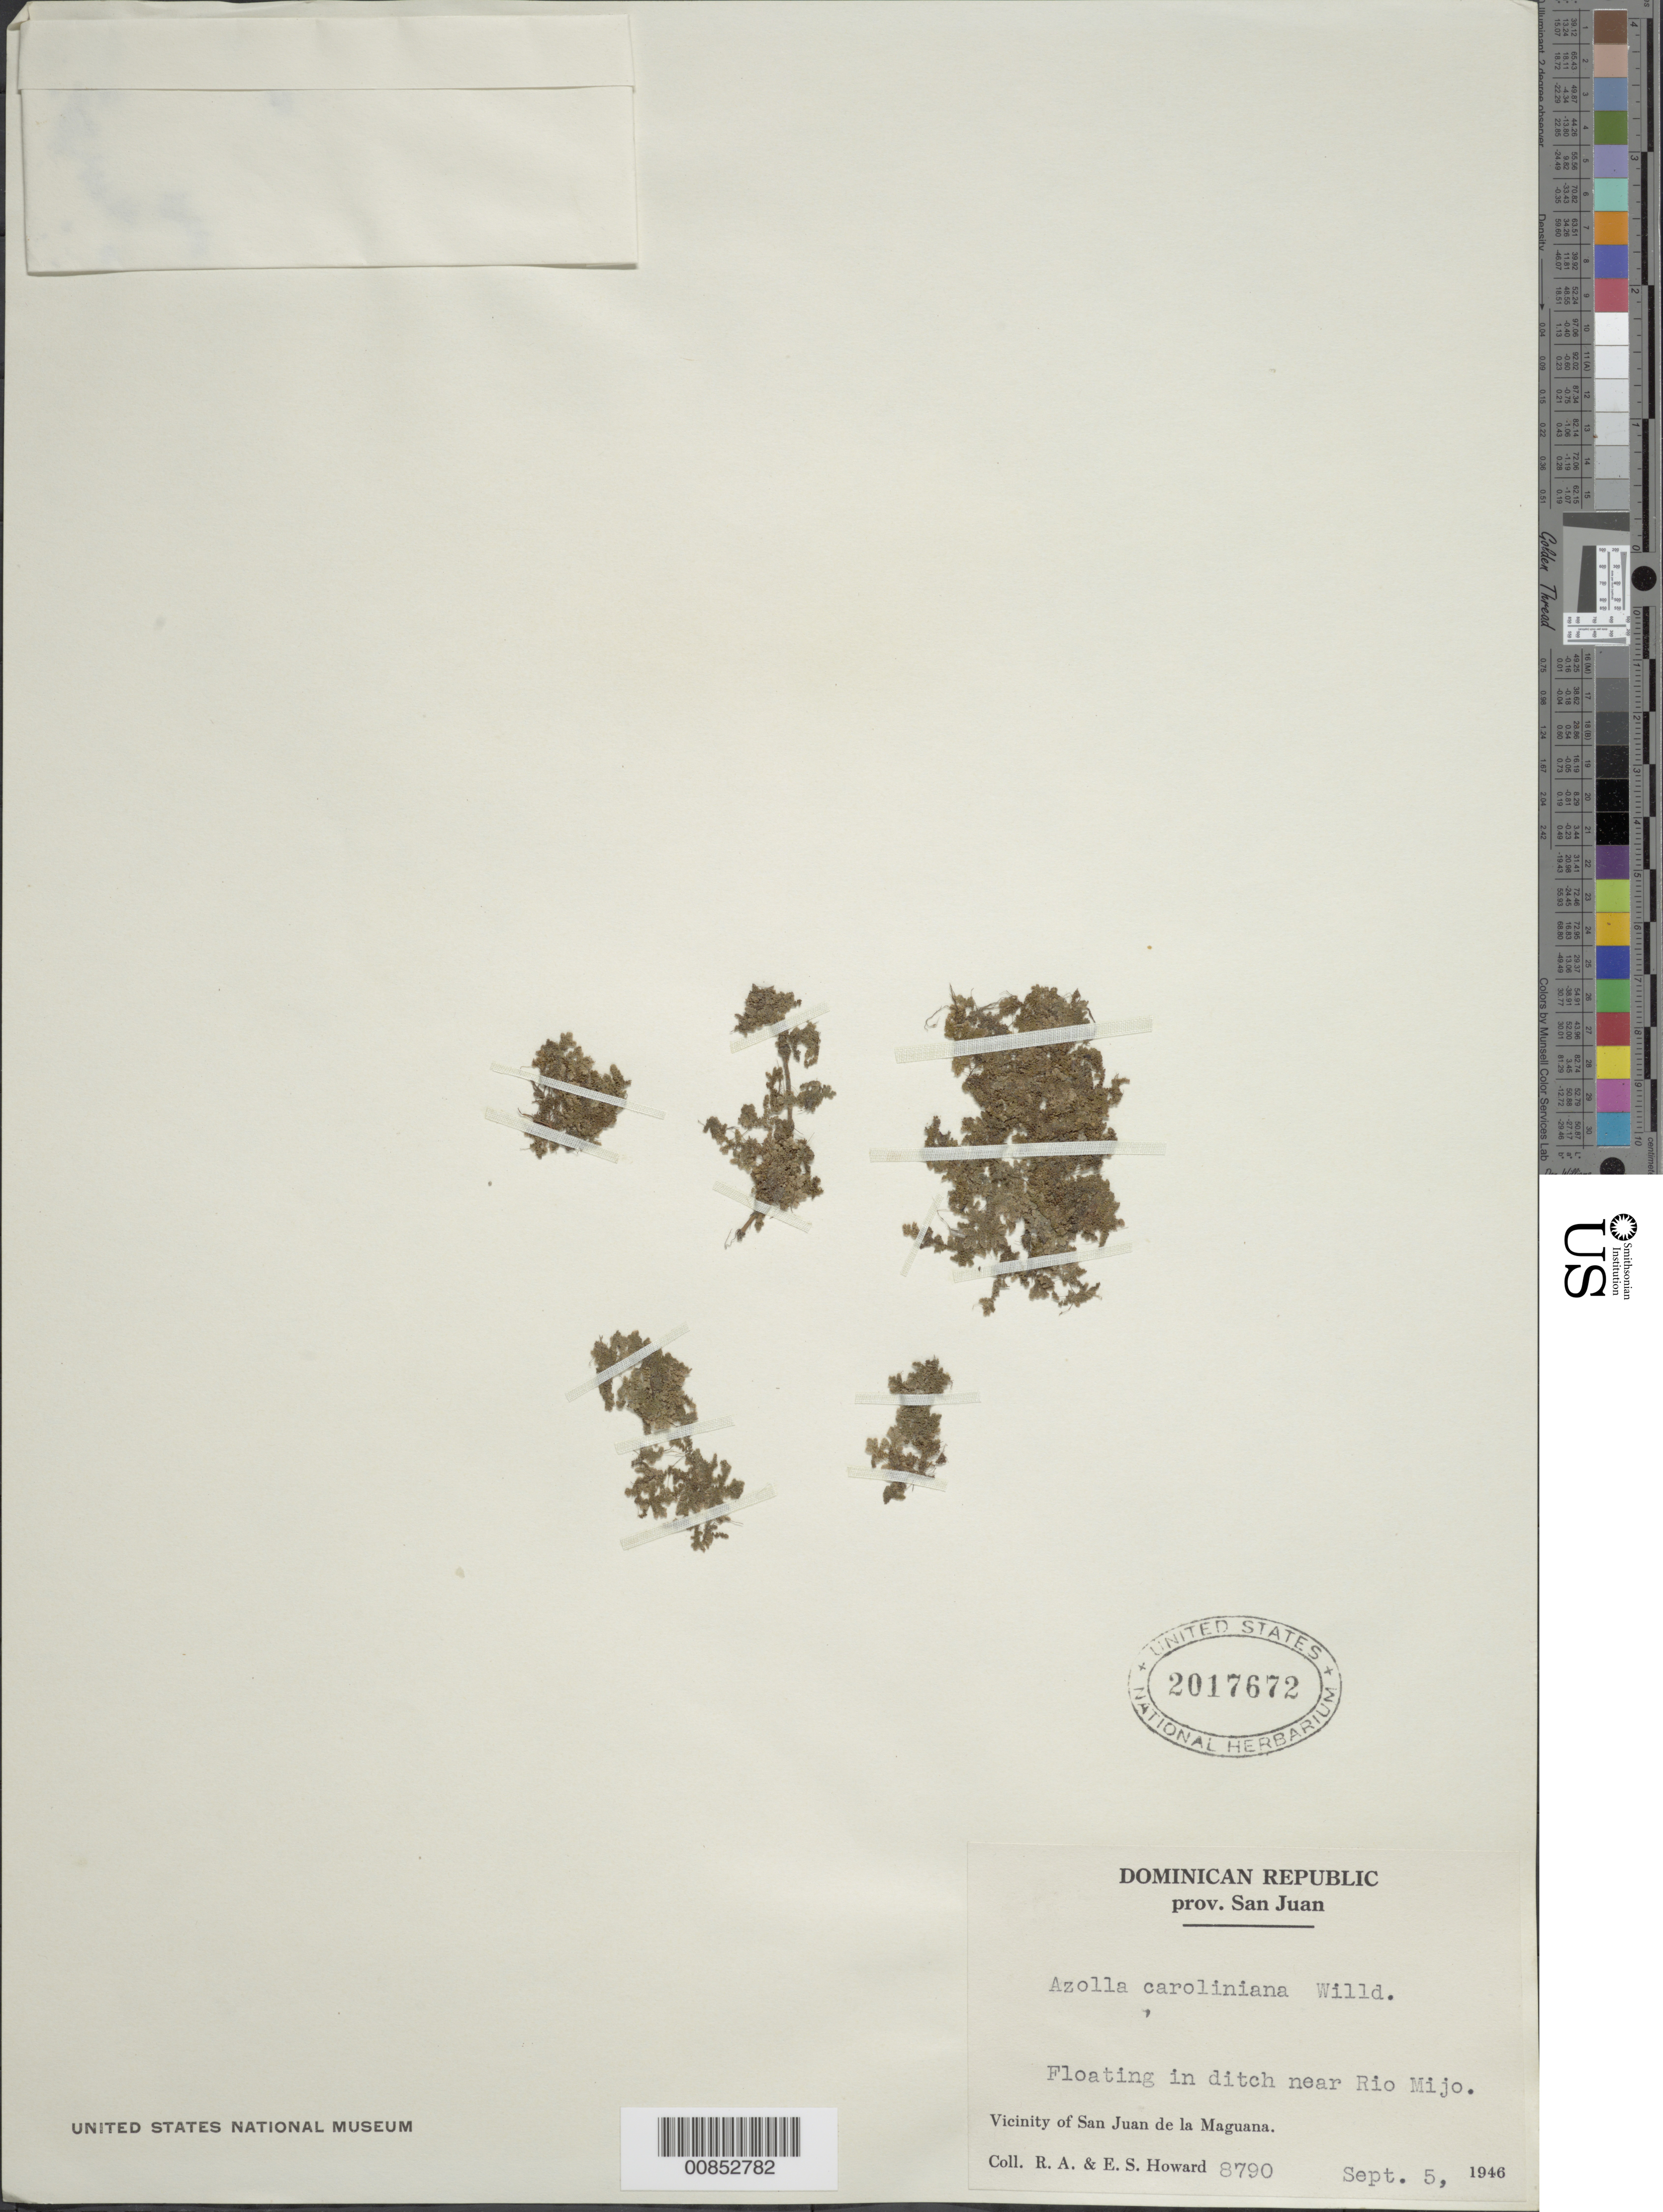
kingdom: Plantae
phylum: Tracheophyta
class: Polypodiopsida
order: Salviniales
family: Salviniaceae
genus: Azolla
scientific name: Azolla caroliniana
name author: Willd.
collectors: R. A. Howard & E. S. Howard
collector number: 8790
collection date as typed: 05 Sep 1946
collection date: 1946-09-05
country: Dominican Republic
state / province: San Juan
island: Hispaniola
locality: San Juan de la Maguana vicinity, near Río Mijo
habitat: Ditch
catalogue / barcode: US 2017672